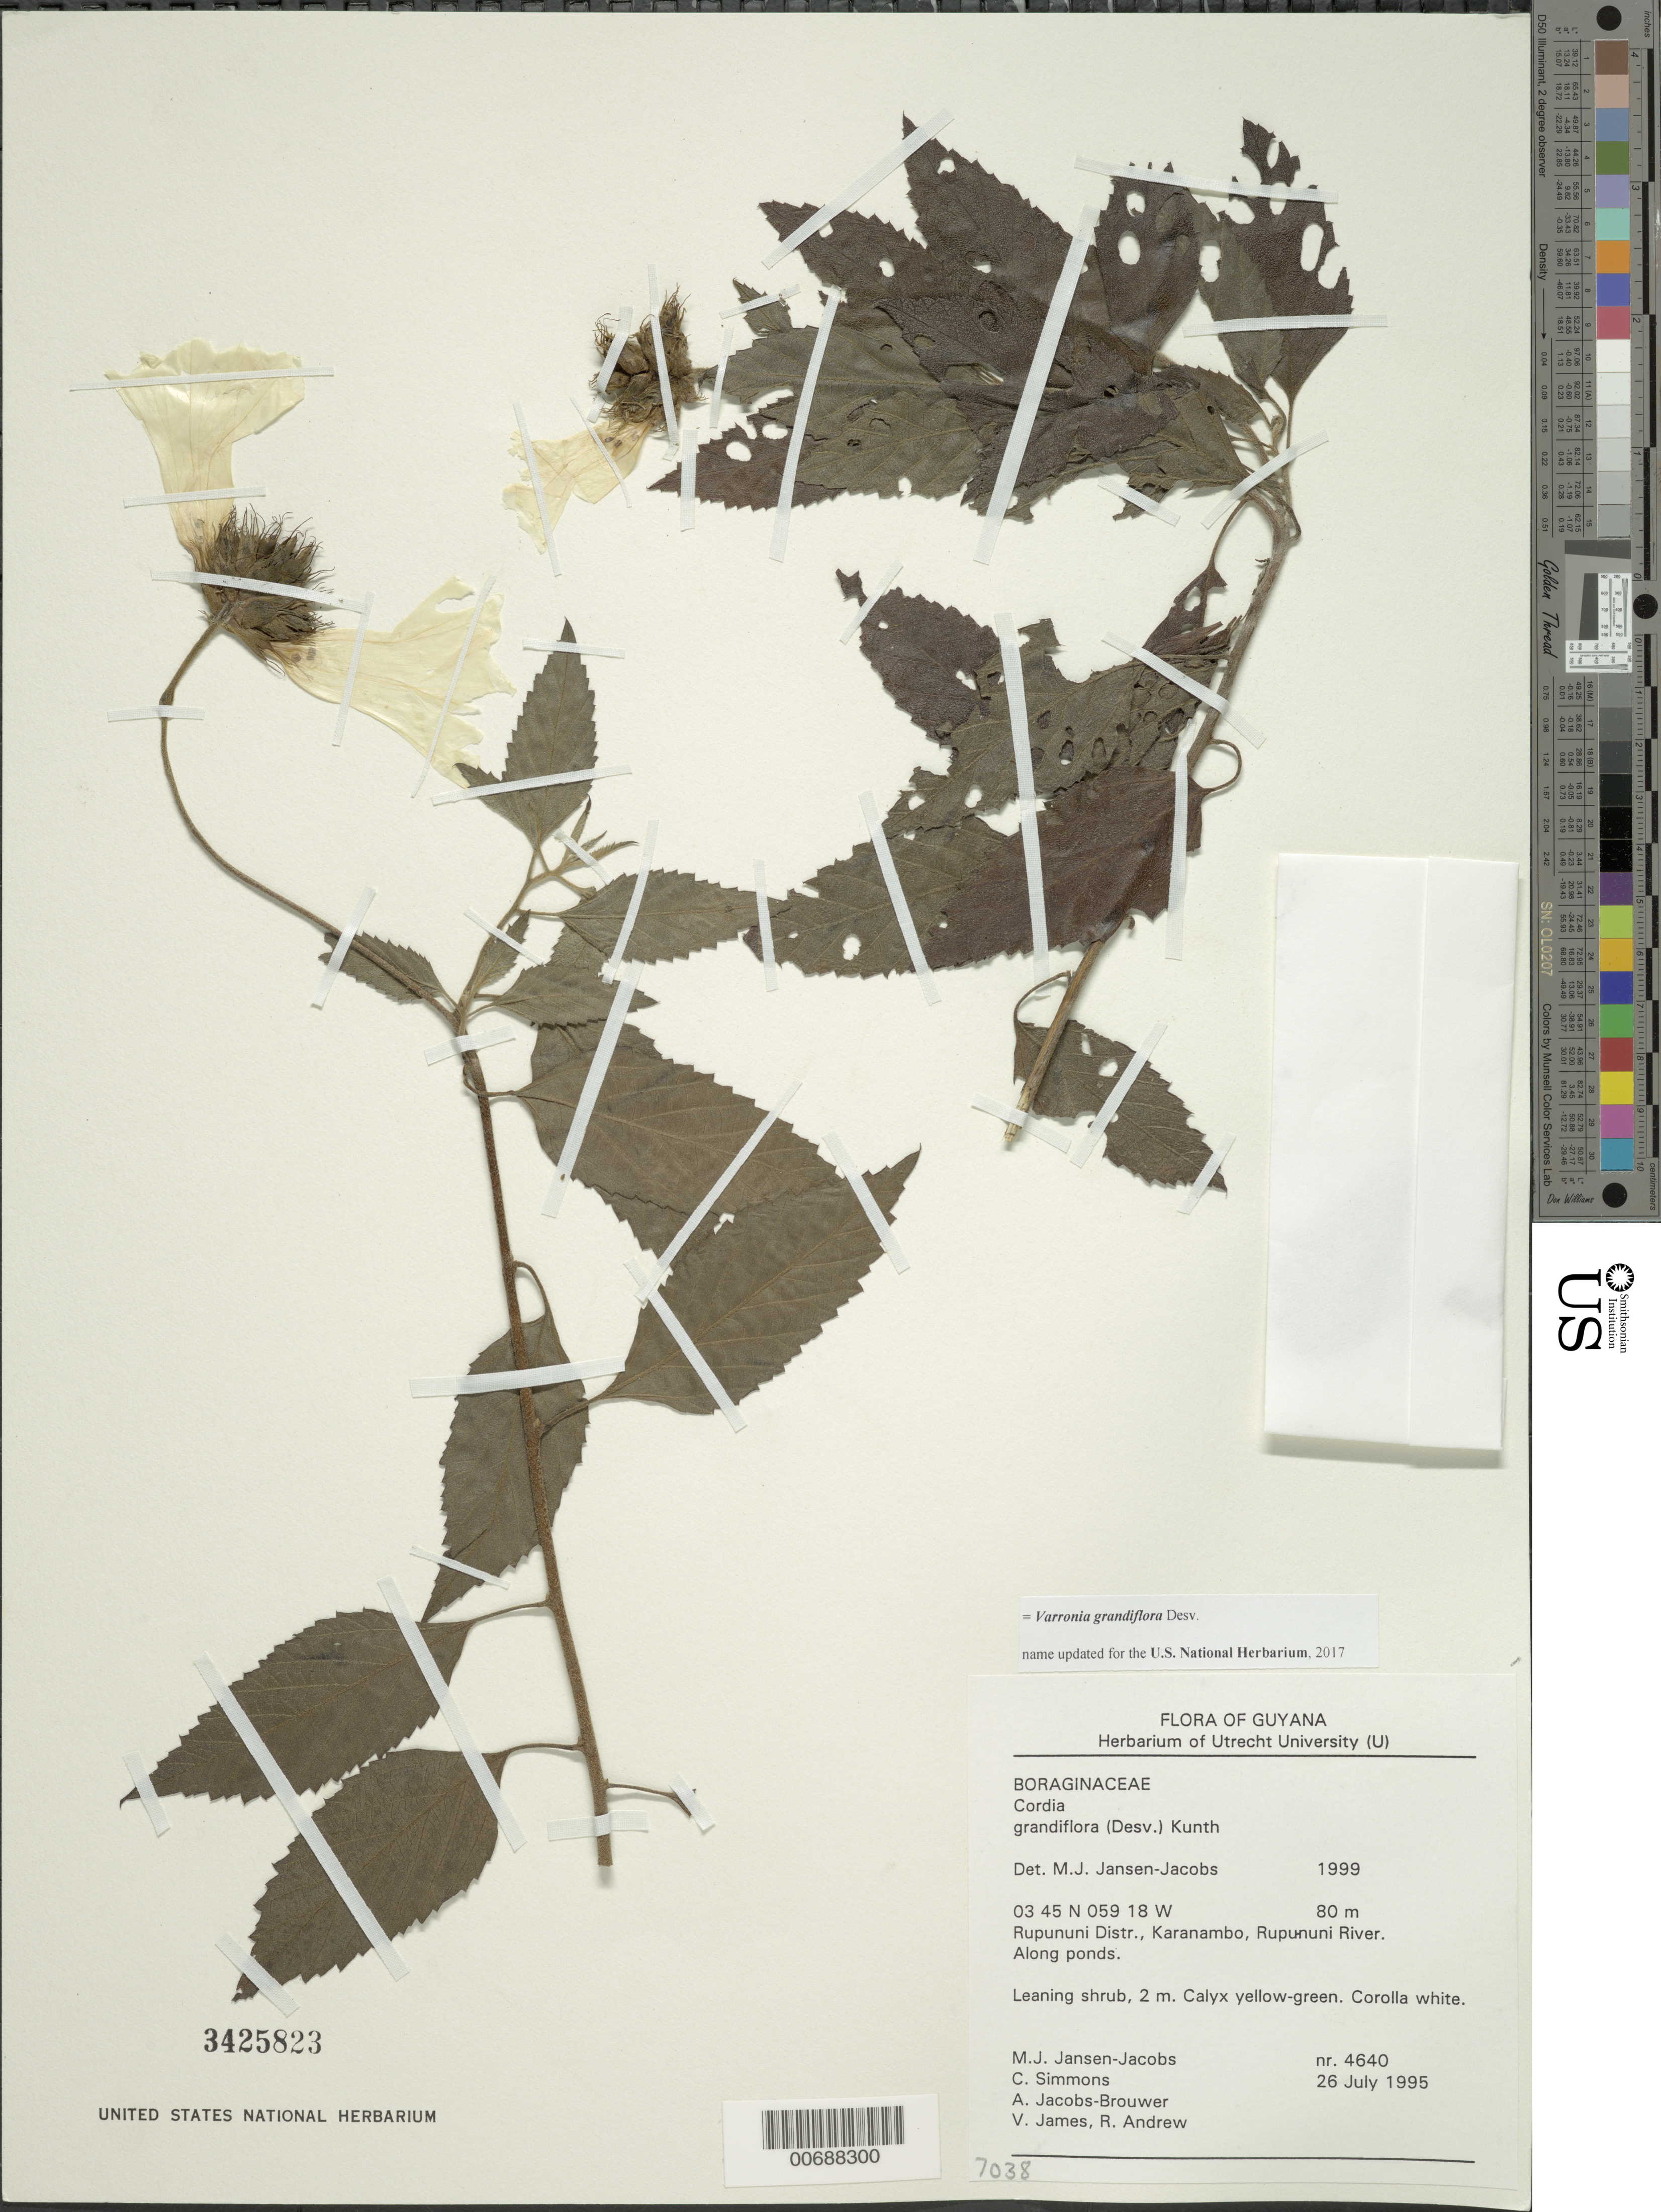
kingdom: Plantae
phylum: Tracheophyta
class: Magnoliopsida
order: Boraginales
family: Cordiaceae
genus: Cordia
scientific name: Cordia grandiflora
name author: (Desv.) Kunth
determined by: Jansen-Jacobs, M. J., (U), Nationaal Herbarium Nederland, Utrecht University branch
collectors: M. J. Jansen-Jacobs, C. Simons, A. Jacobs-Brouwer, V. James & R. Andrew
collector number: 4640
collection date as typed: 26-Jul-95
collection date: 1995-07-26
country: Guyana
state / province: U. Takutu-U. Essequibo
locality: Karanambo, Rupununi River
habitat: Along ponds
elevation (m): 80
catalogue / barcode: US 3425823